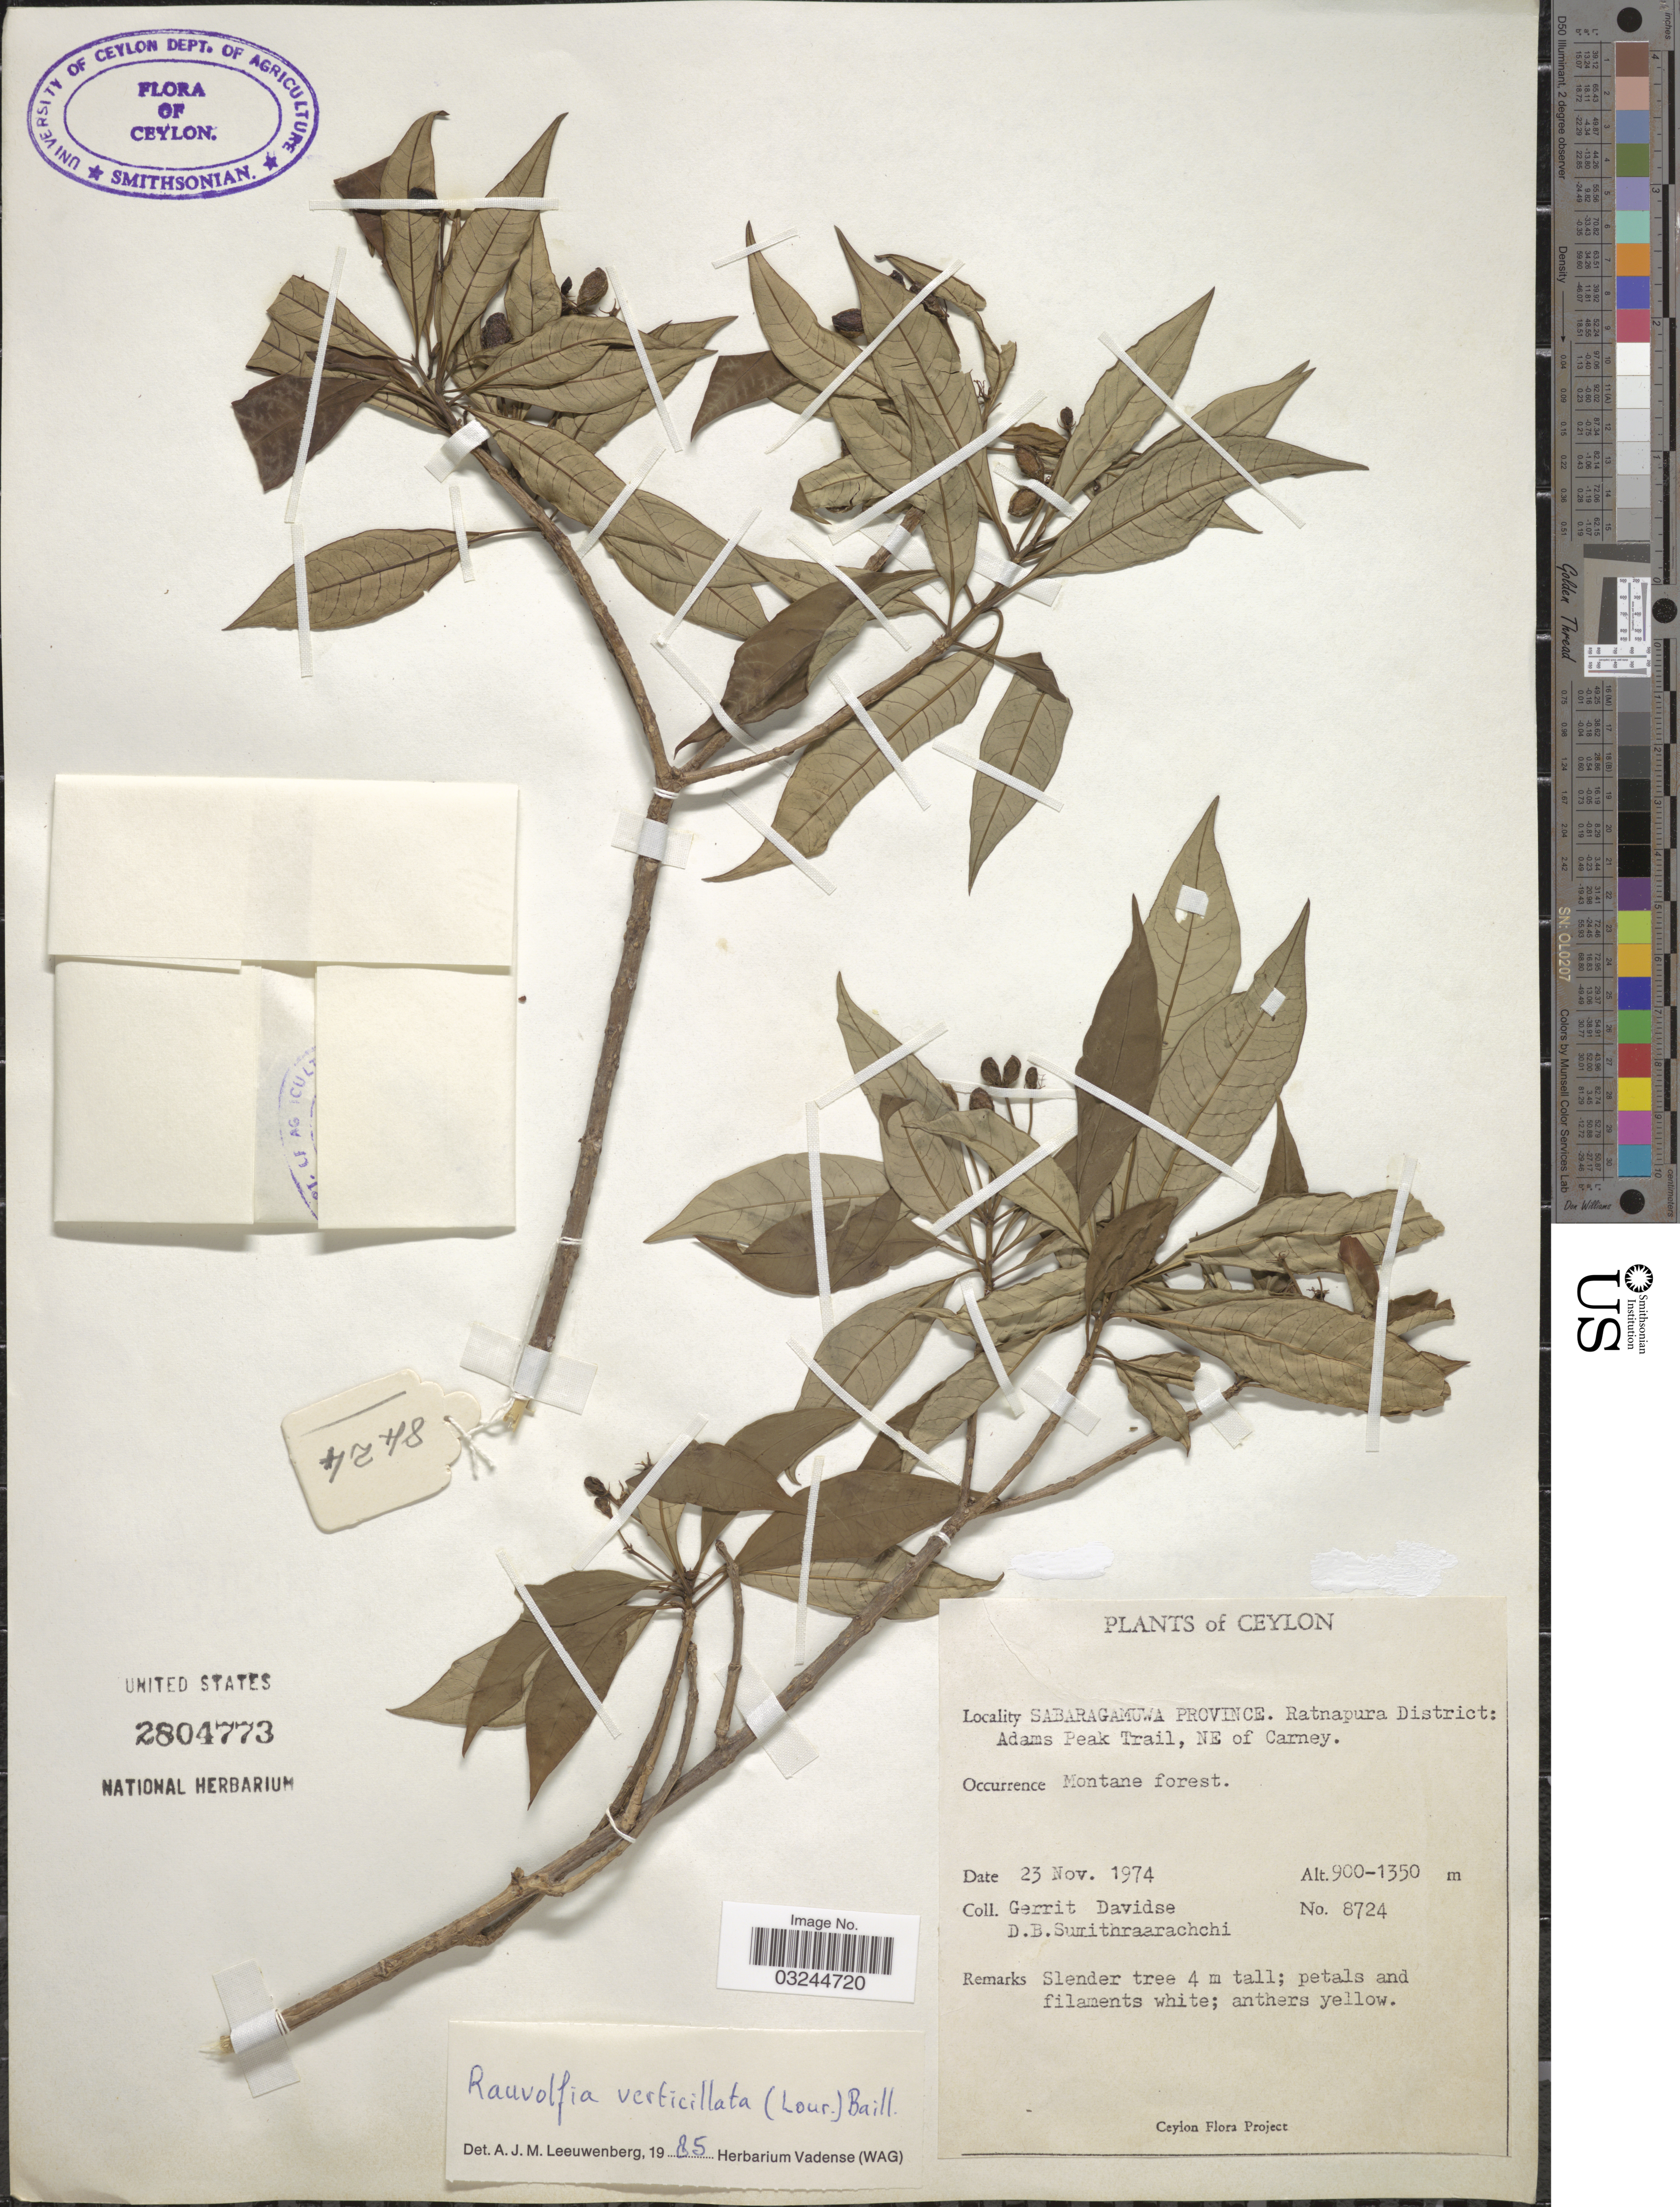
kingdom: Plantae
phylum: Tracheophyta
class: Magnoliopsida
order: Gentianales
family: Apocynaceae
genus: Rauvolfia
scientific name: Rauvolfia verticillata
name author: (Lour.) Baill.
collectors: G. Davidse & D. B. Sumithraarachchi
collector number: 8724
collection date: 1974-11-23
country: Sri Lanka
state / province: Sabaragamuwa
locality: Ceylon. Ratnapura District: Adams Peak Trail, NE of Carney.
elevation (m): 900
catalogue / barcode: US 2804773